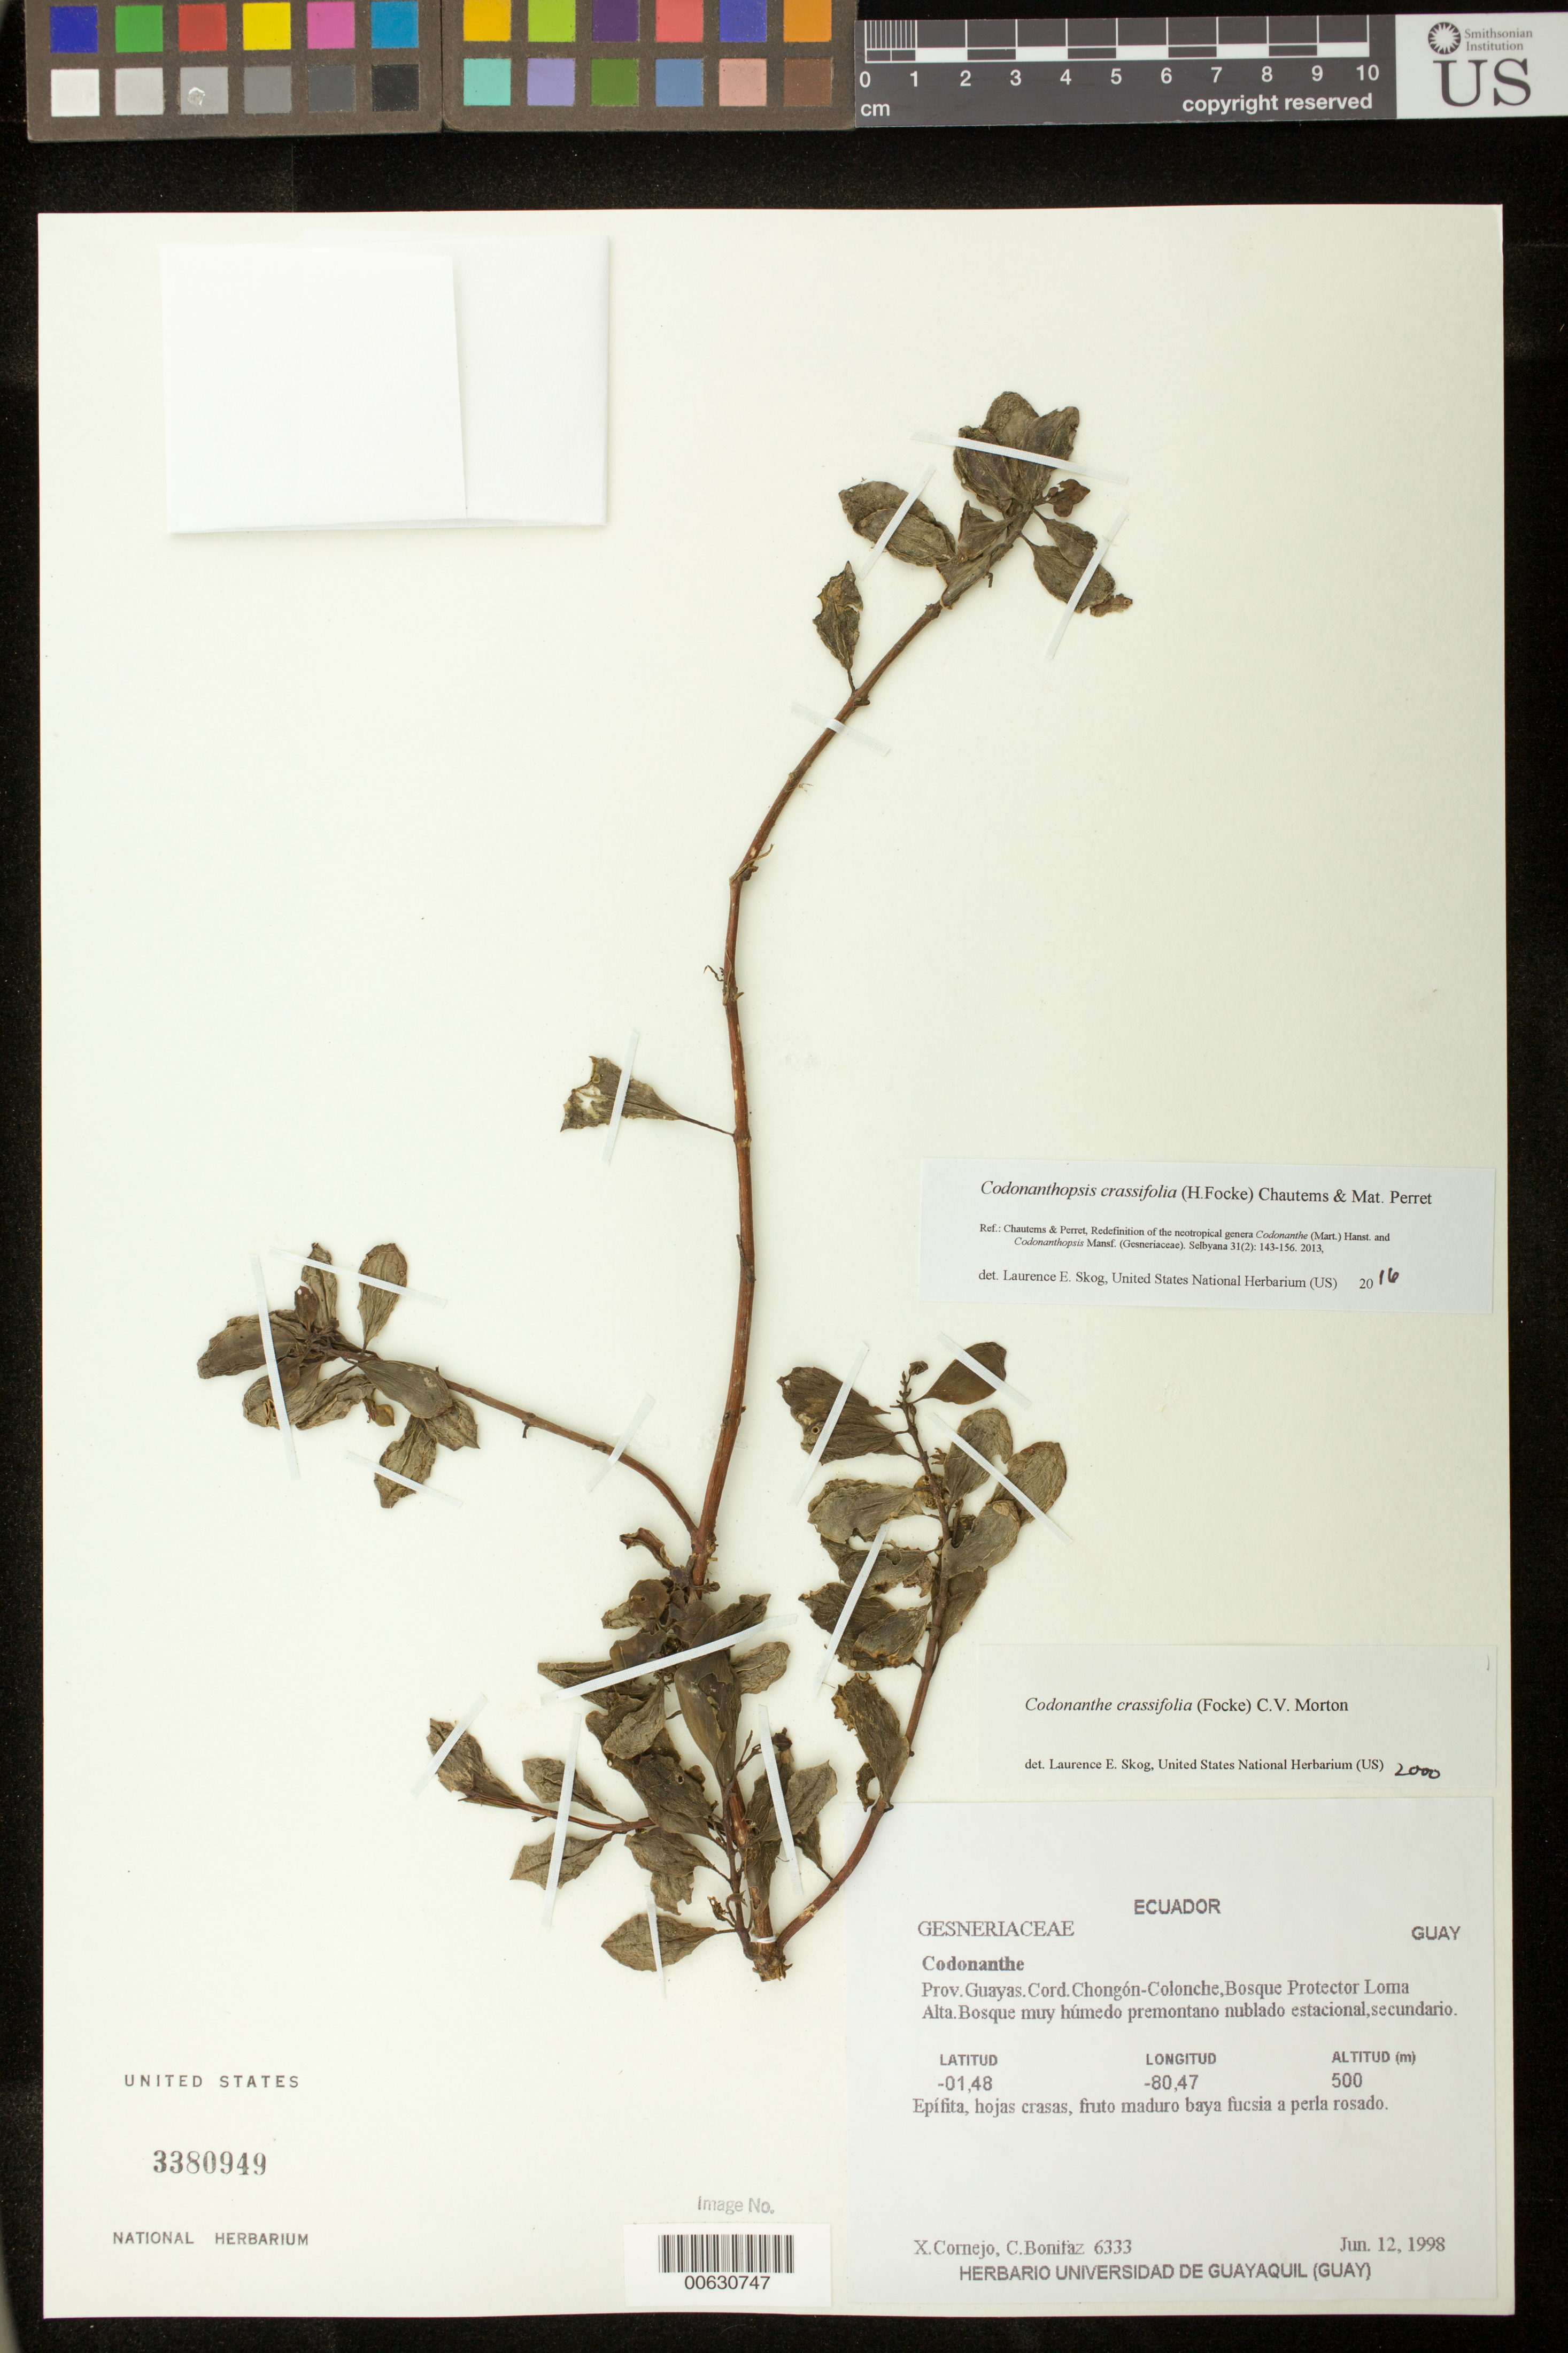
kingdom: Plantae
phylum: Tracheophyta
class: Magnoliopsida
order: Lamiales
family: Gesneriaceae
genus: Codonanthopsis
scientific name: Codonanthopsis crassifolia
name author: (H. Focke) Chautems & Mat.Perret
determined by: Skog, Laurence E.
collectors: X. F. Cornejo & C. Bonifaz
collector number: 6333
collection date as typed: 12 Jun 1998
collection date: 1998-06-12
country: Ecuador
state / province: Guayas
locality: Cord. Chongón-Colonche, Bosque Protector Loma Alta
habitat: Bosque muy húmedo premontano nublado estacional, secundario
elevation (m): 500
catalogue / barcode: US 3380949